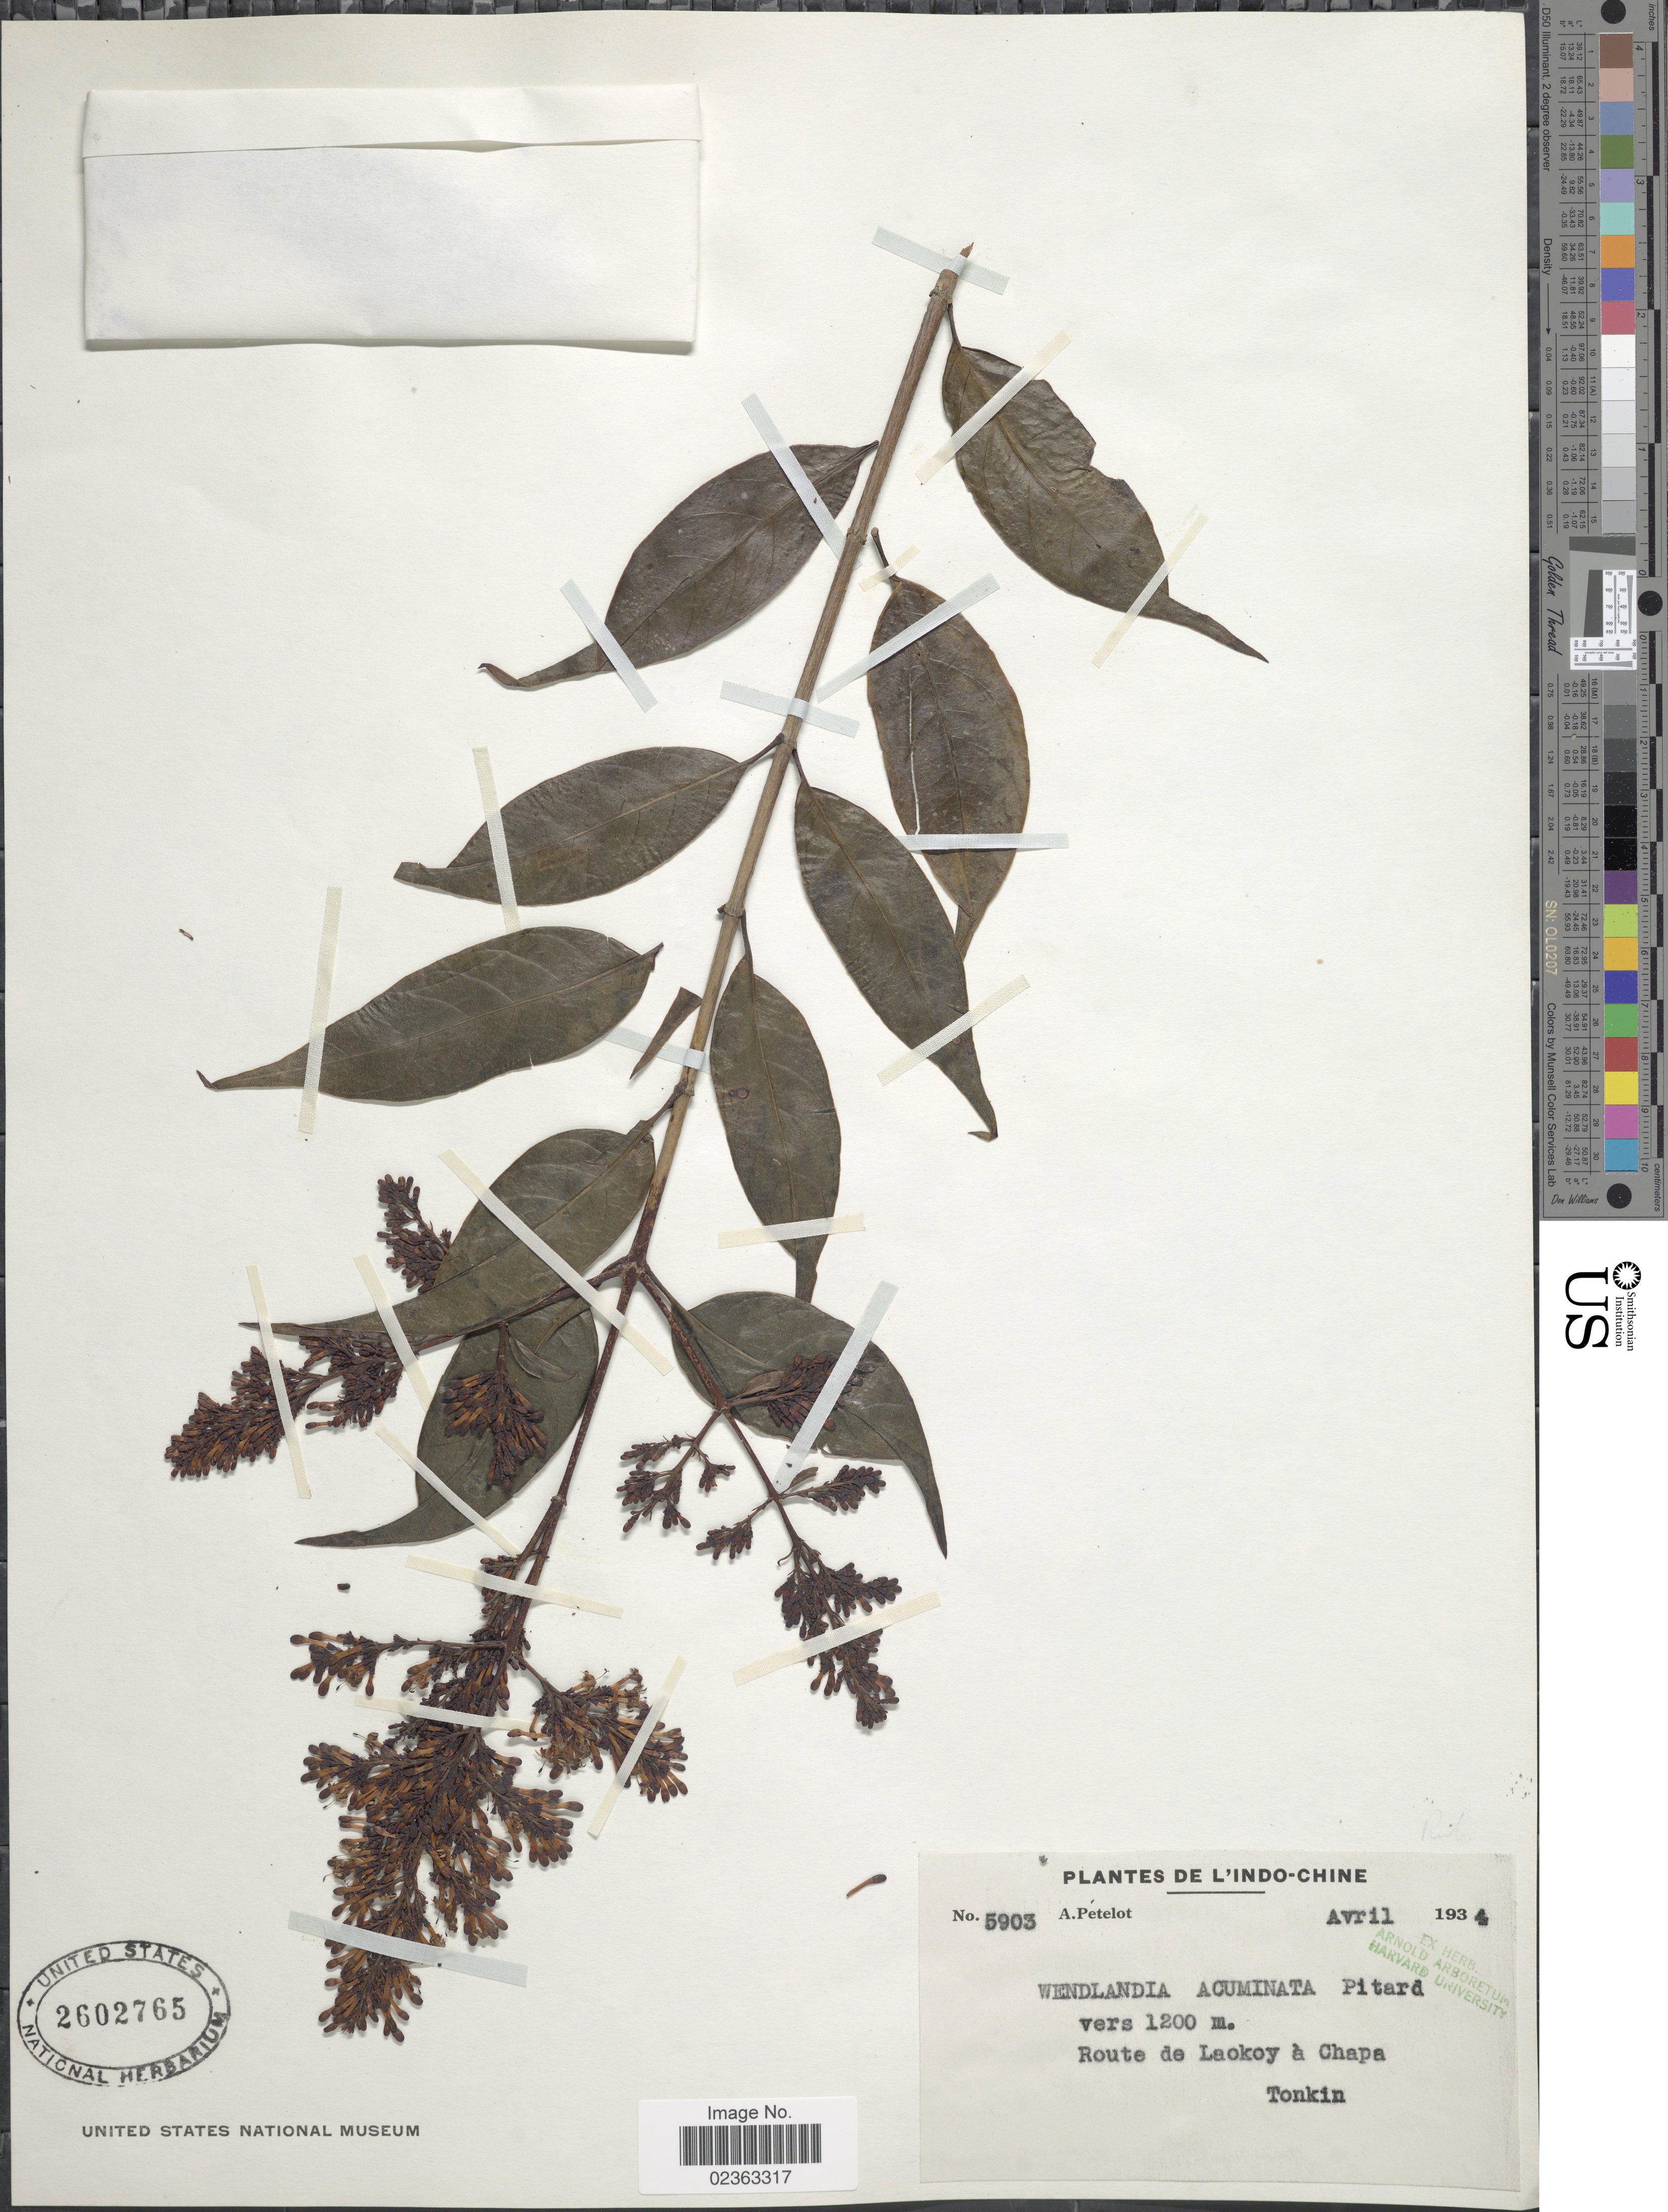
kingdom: Plantae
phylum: Tracheophyta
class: Magnoliopsida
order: Gentianales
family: Rubiaceae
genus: Wendlandia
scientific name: Wendlandia acuminata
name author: Cowan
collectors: A. Petelot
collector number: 5903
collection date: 1934-04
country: Vietnam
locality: L'Indo-Chine, Route de Laokoy a Chapa, Tonkin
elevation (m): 1200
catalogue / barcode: US 2602765